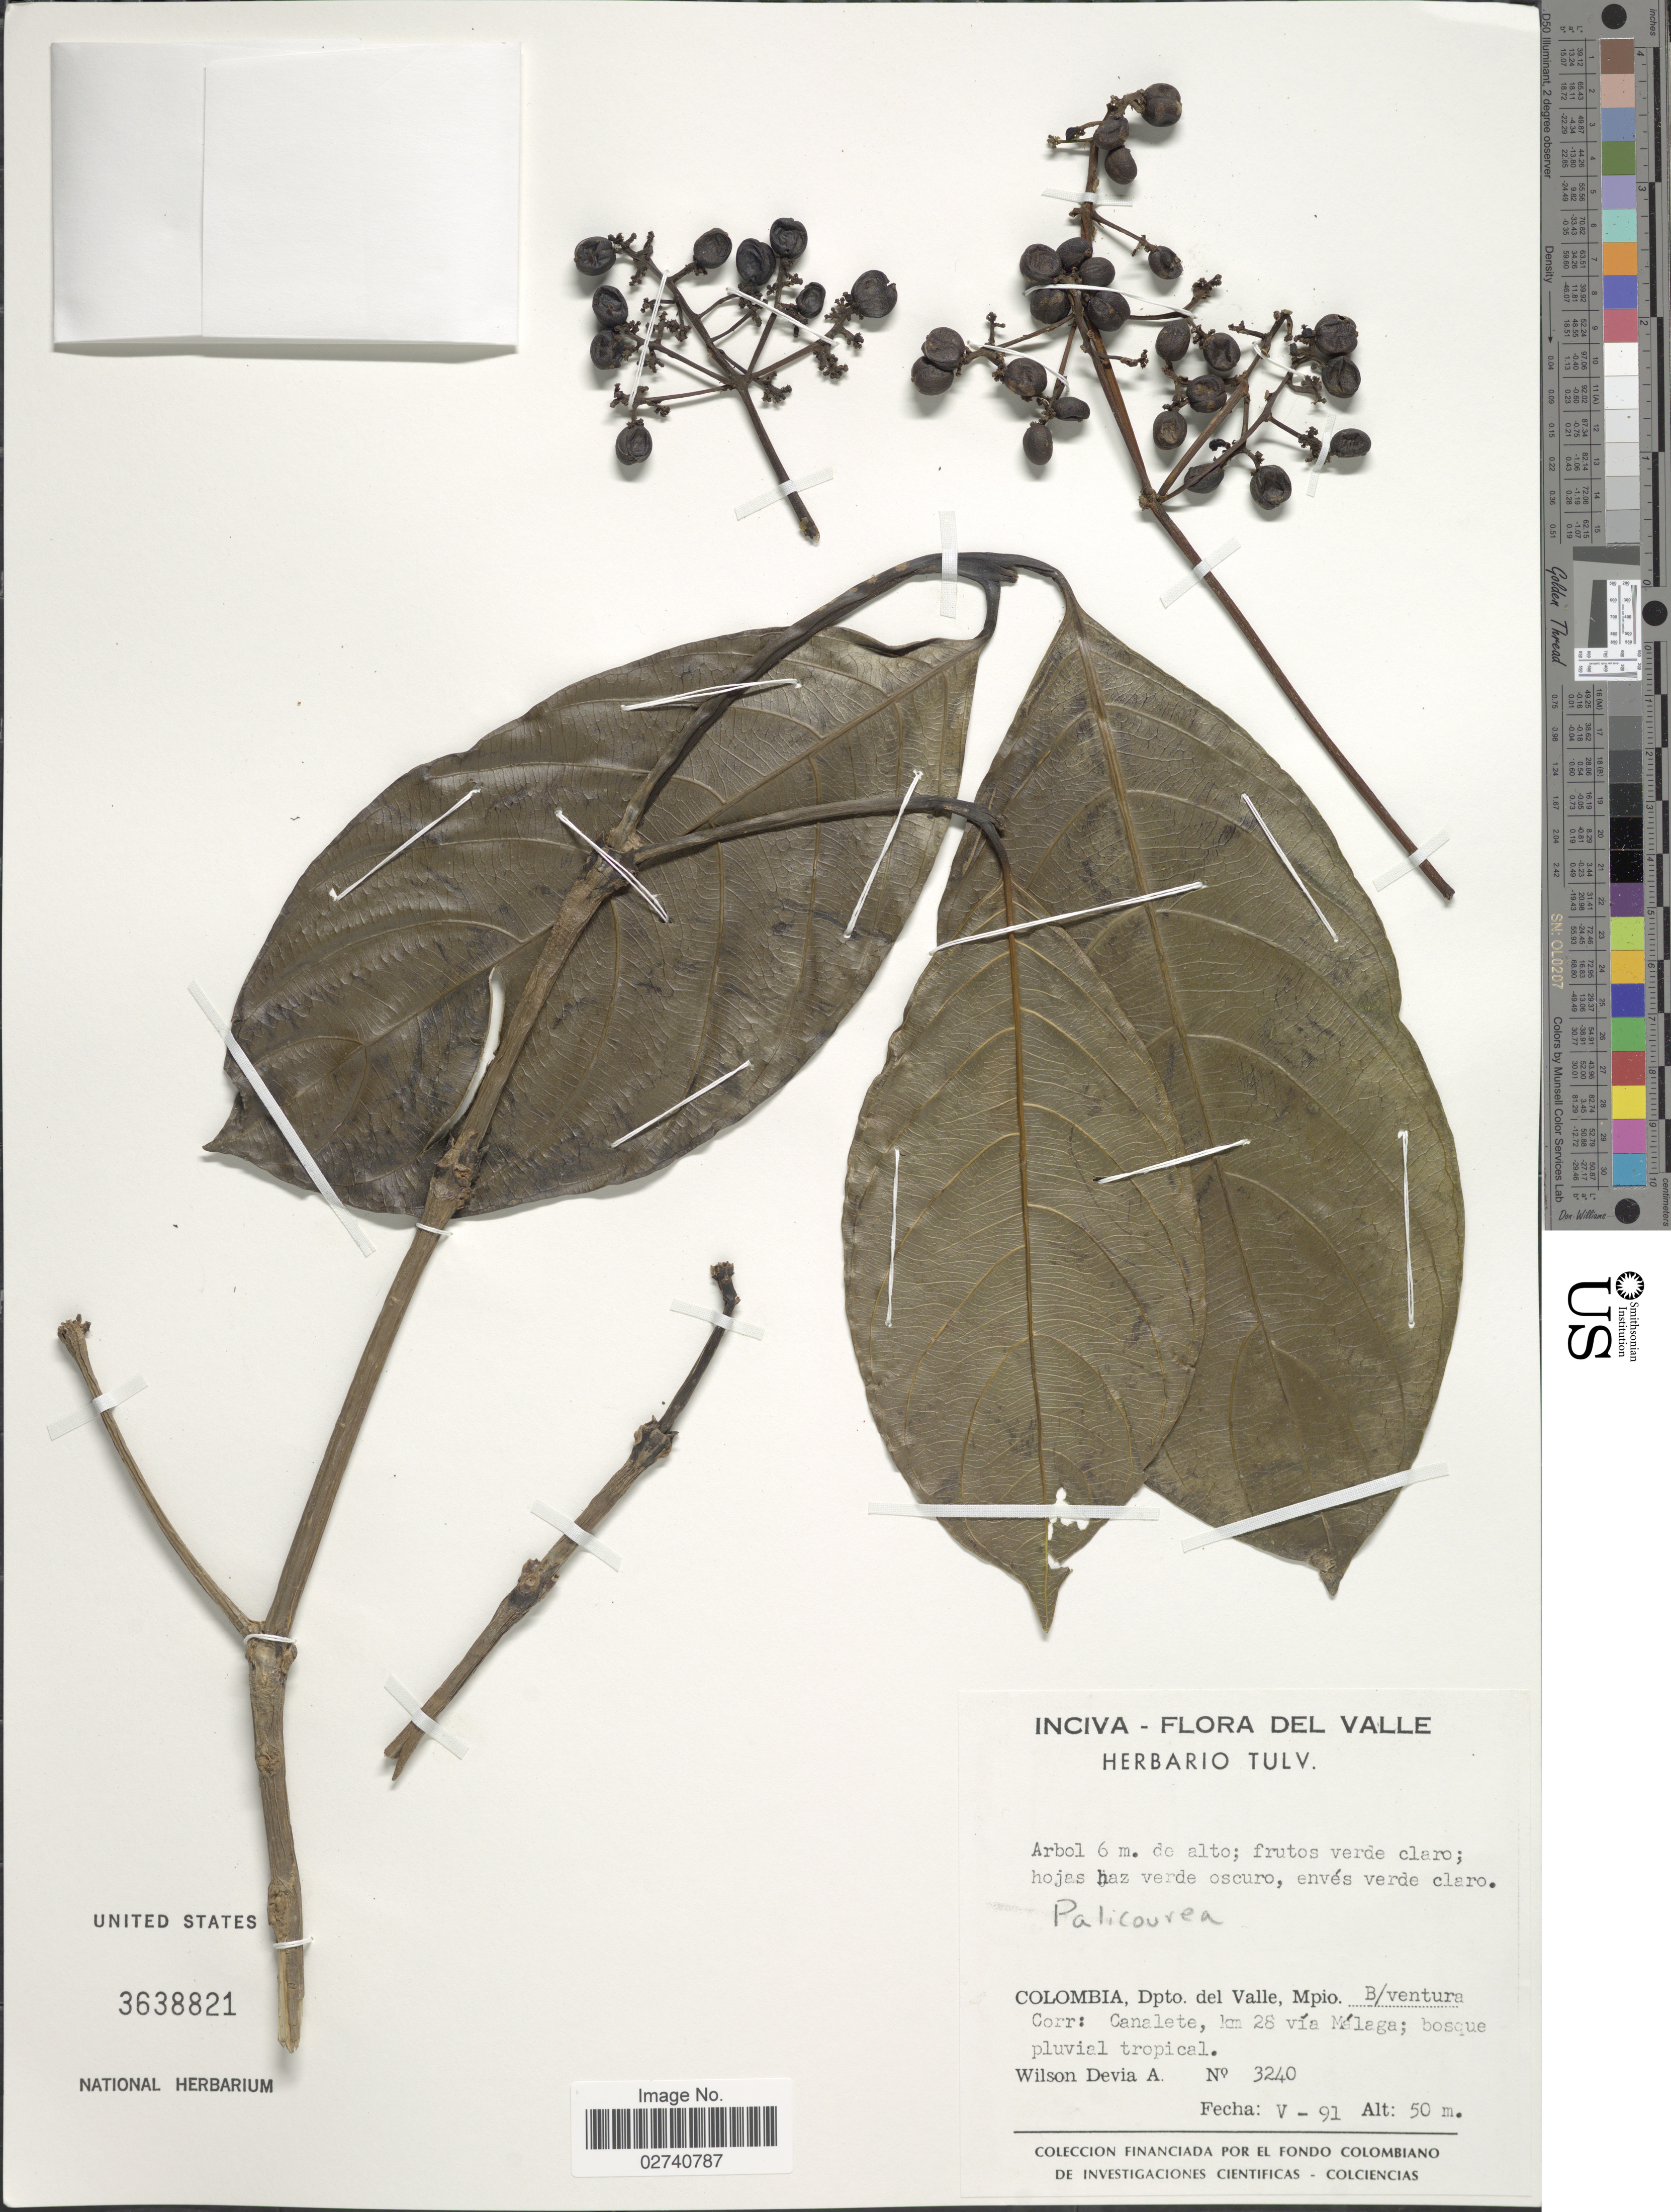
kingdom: Plantae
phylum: Tracheophyta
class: Magnoliopsida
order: Gentianales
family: Rubiaceae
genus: Palicourea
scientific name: Palicourea sp.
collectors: W. Devia A.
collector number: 3240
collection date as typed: Transcribed d/m/y: /5/91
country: Colombia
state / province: Valle del Cauca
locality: Depto. del Valle. B/Ventura Corr.: Canalete, km 28 via Malaga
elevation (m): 50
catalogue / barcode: US 3638821